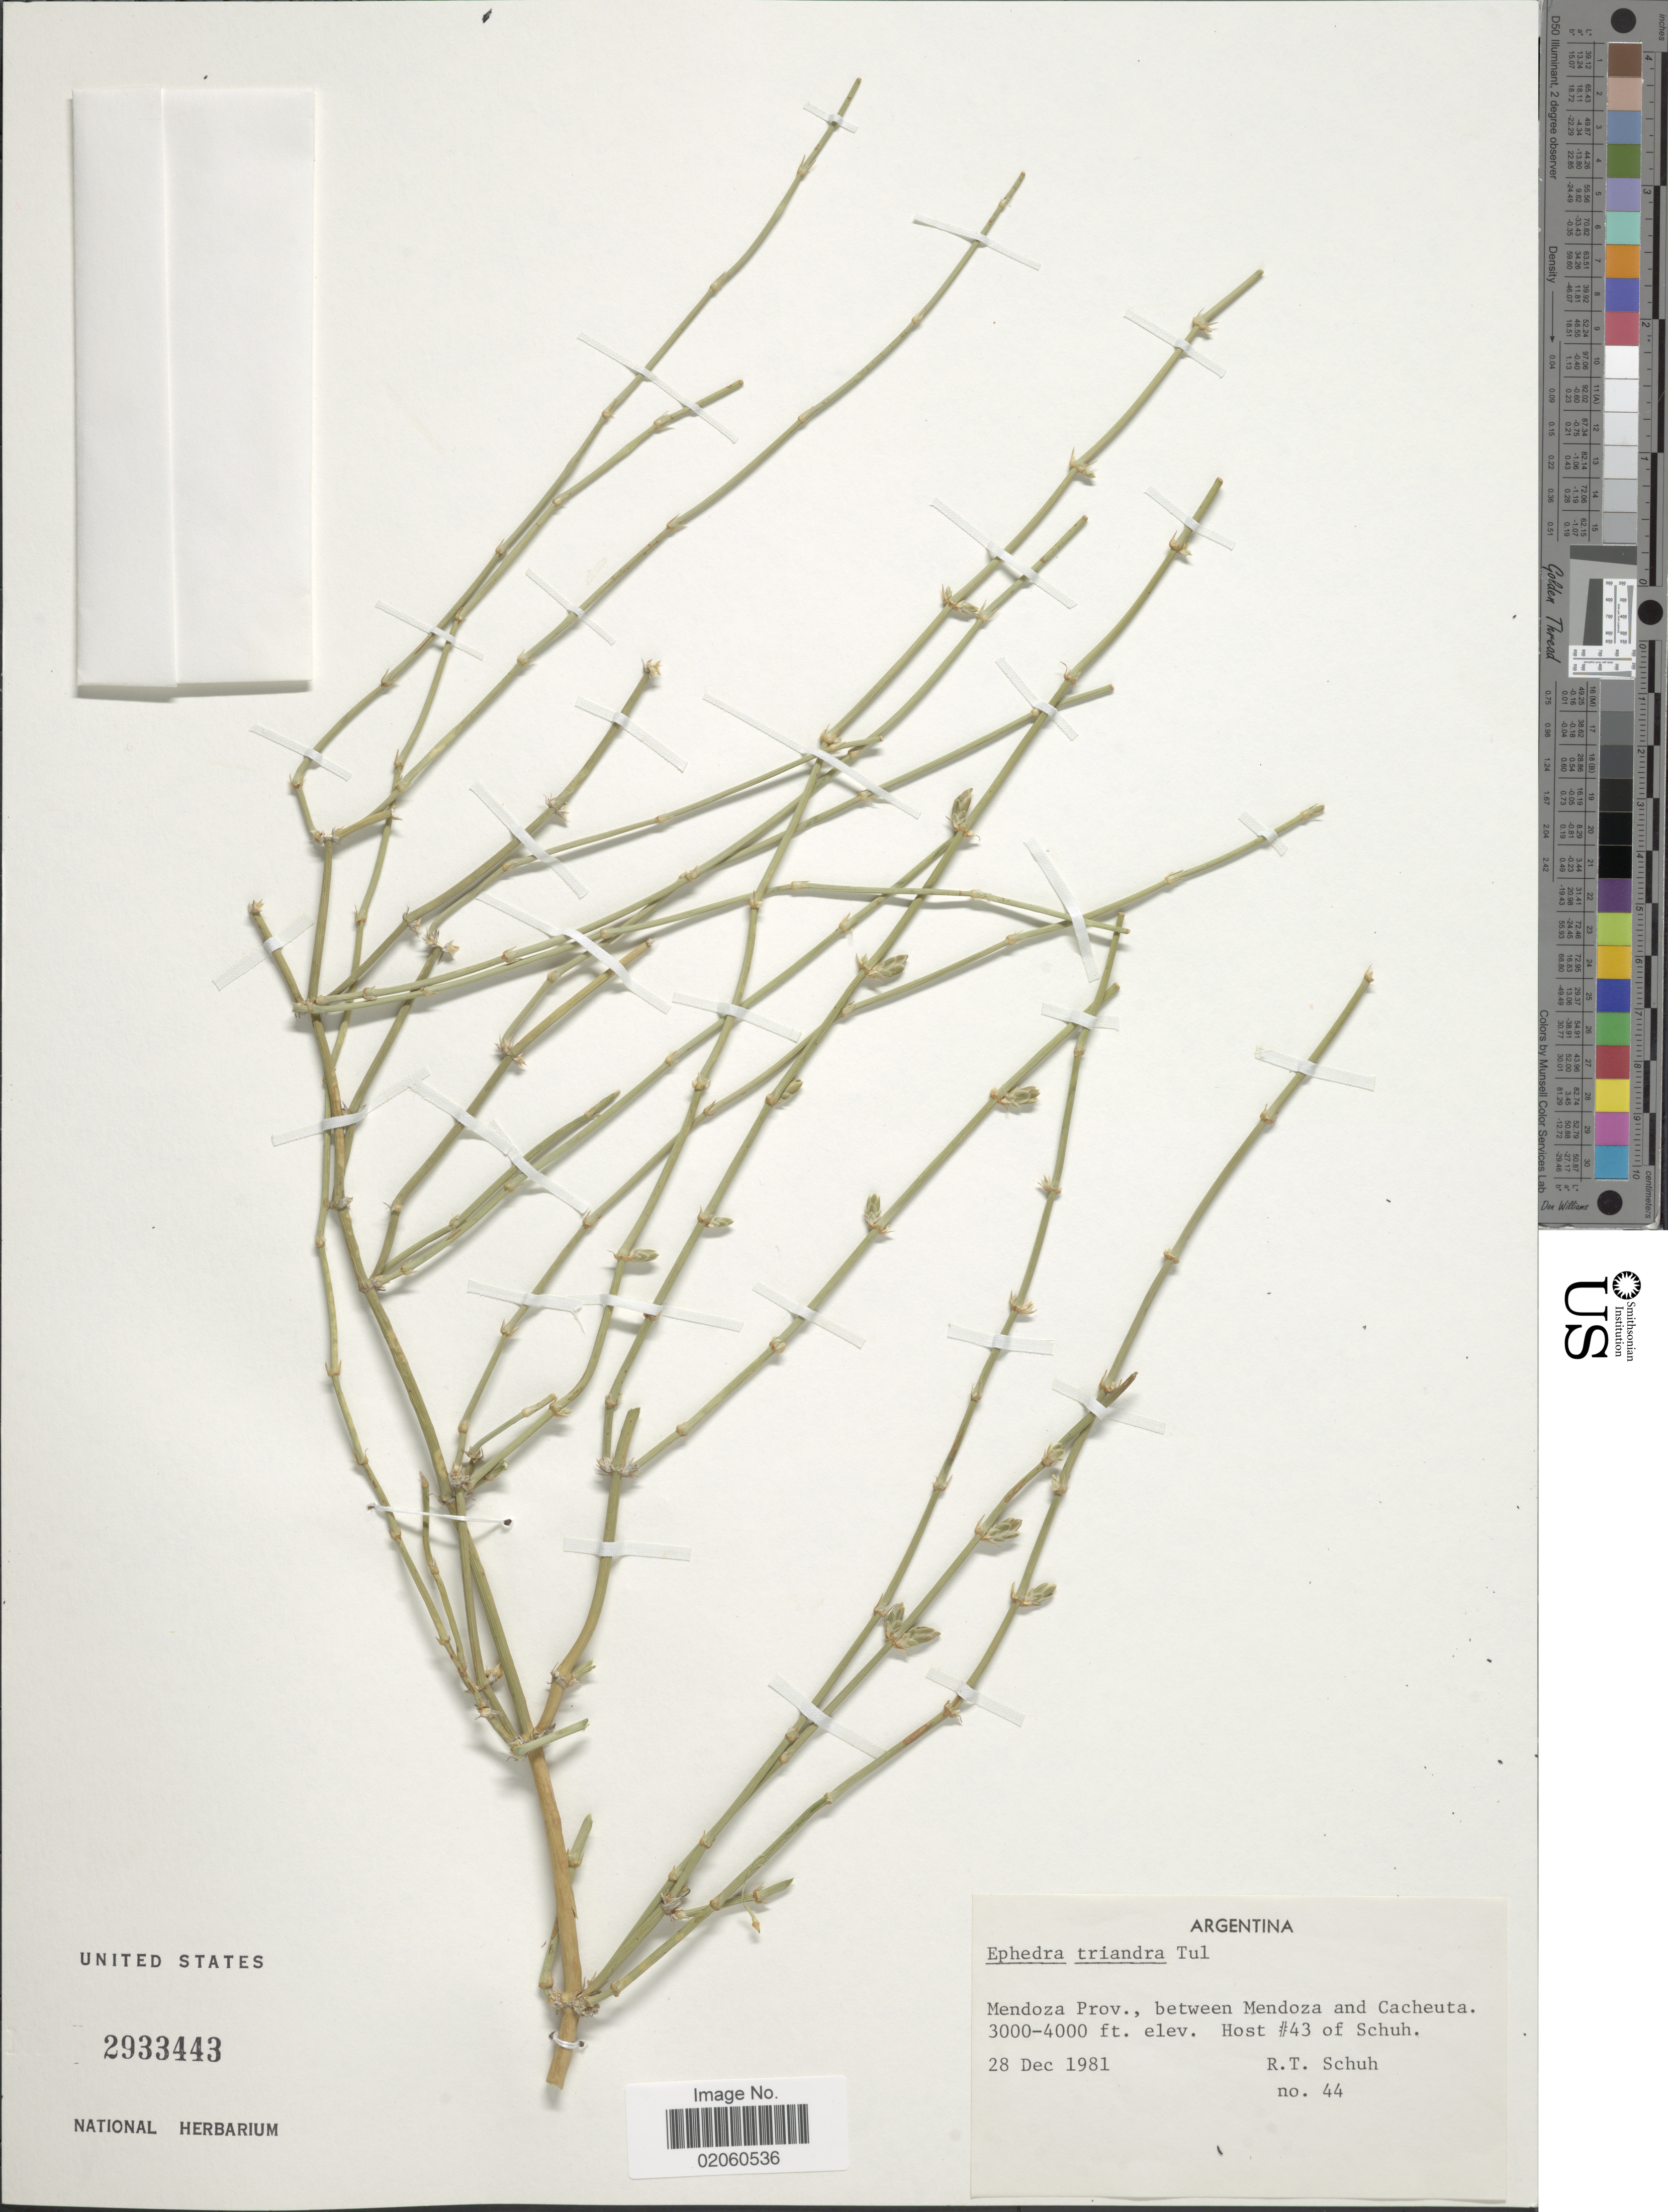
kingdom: Plantae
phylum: Tracheophyta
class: Gnetopsida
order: Ephedrales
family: Ephedraceae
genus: Ephedra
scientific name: Ephedra triandra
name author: Tul.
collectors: R. Schuh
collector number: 44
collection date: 1981-12-28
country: Argentina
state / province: Mendoza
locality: Between Mendozqa and Cacheuta, Host #43 of Schuh.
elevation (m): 914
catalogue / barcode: US 2933443